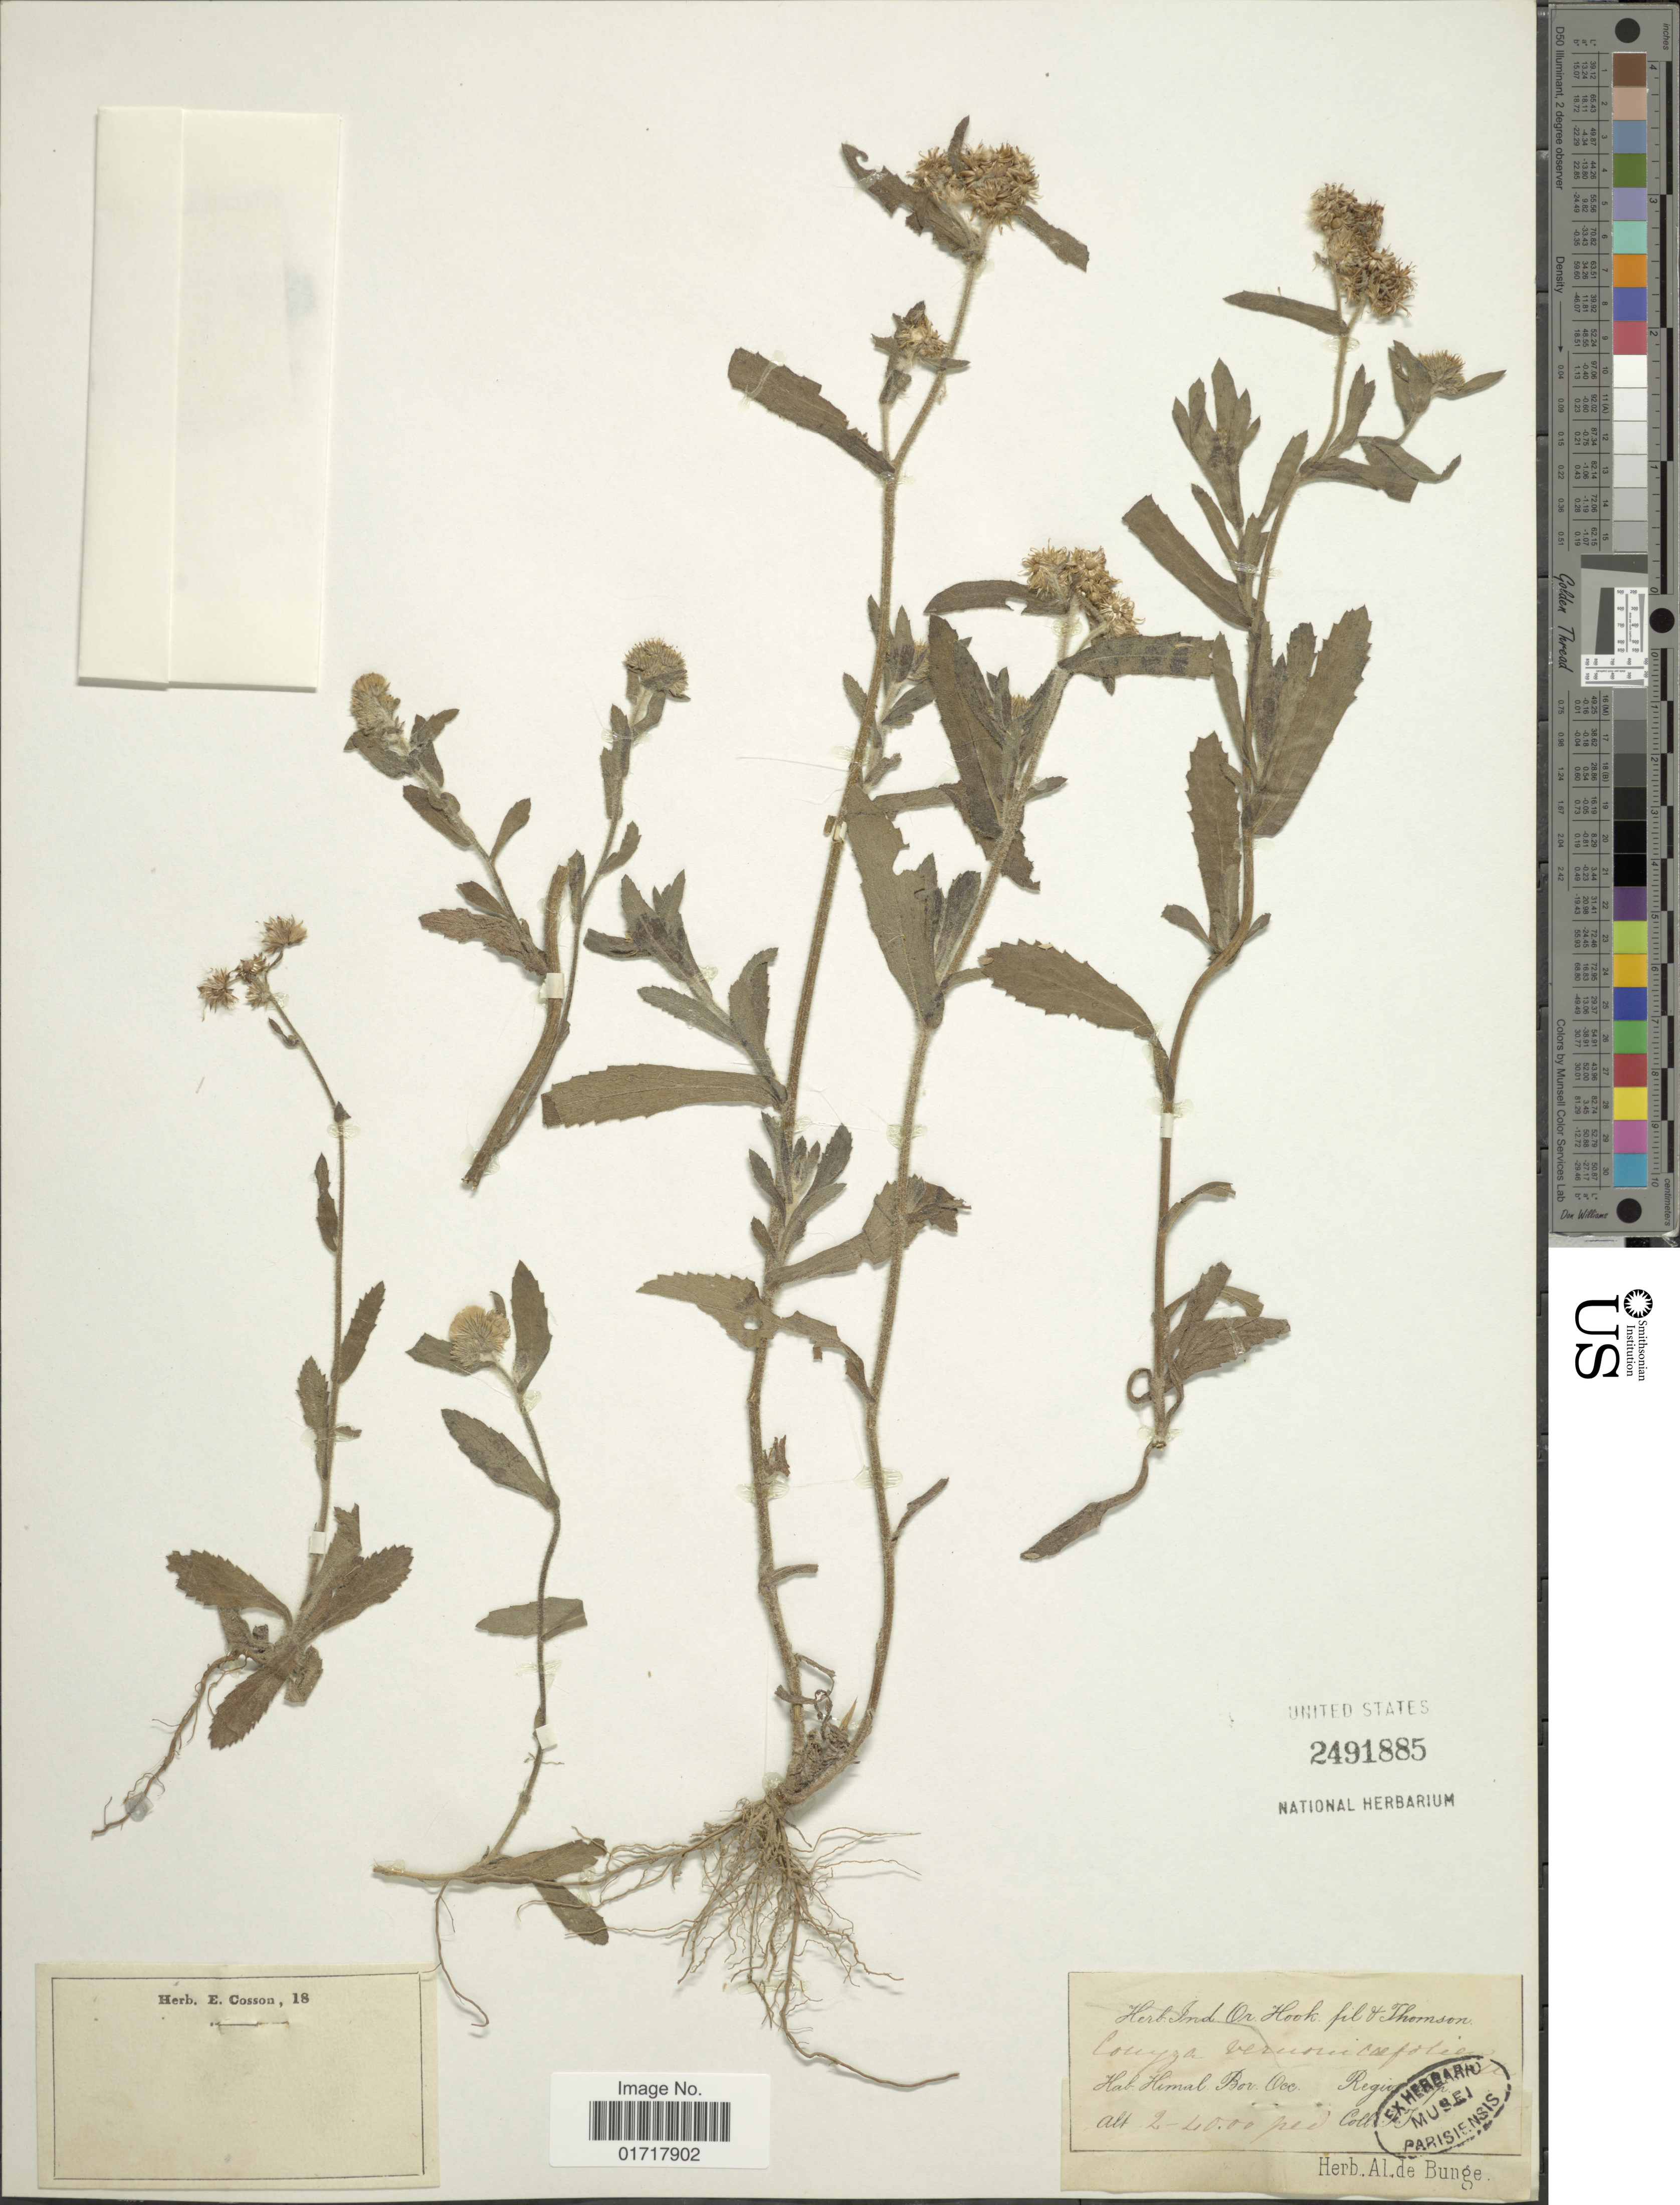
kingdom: Plantae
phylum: Tracheophyta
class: Magnoliopsida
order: Asterales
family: Asteraceae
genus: Conyza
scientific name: Conyza japonica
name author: (Thunb.) Less.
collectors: T. Thomson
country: India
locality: Himal Bor. Occ. Regio trop.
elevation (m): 610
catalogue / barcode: US 2491885